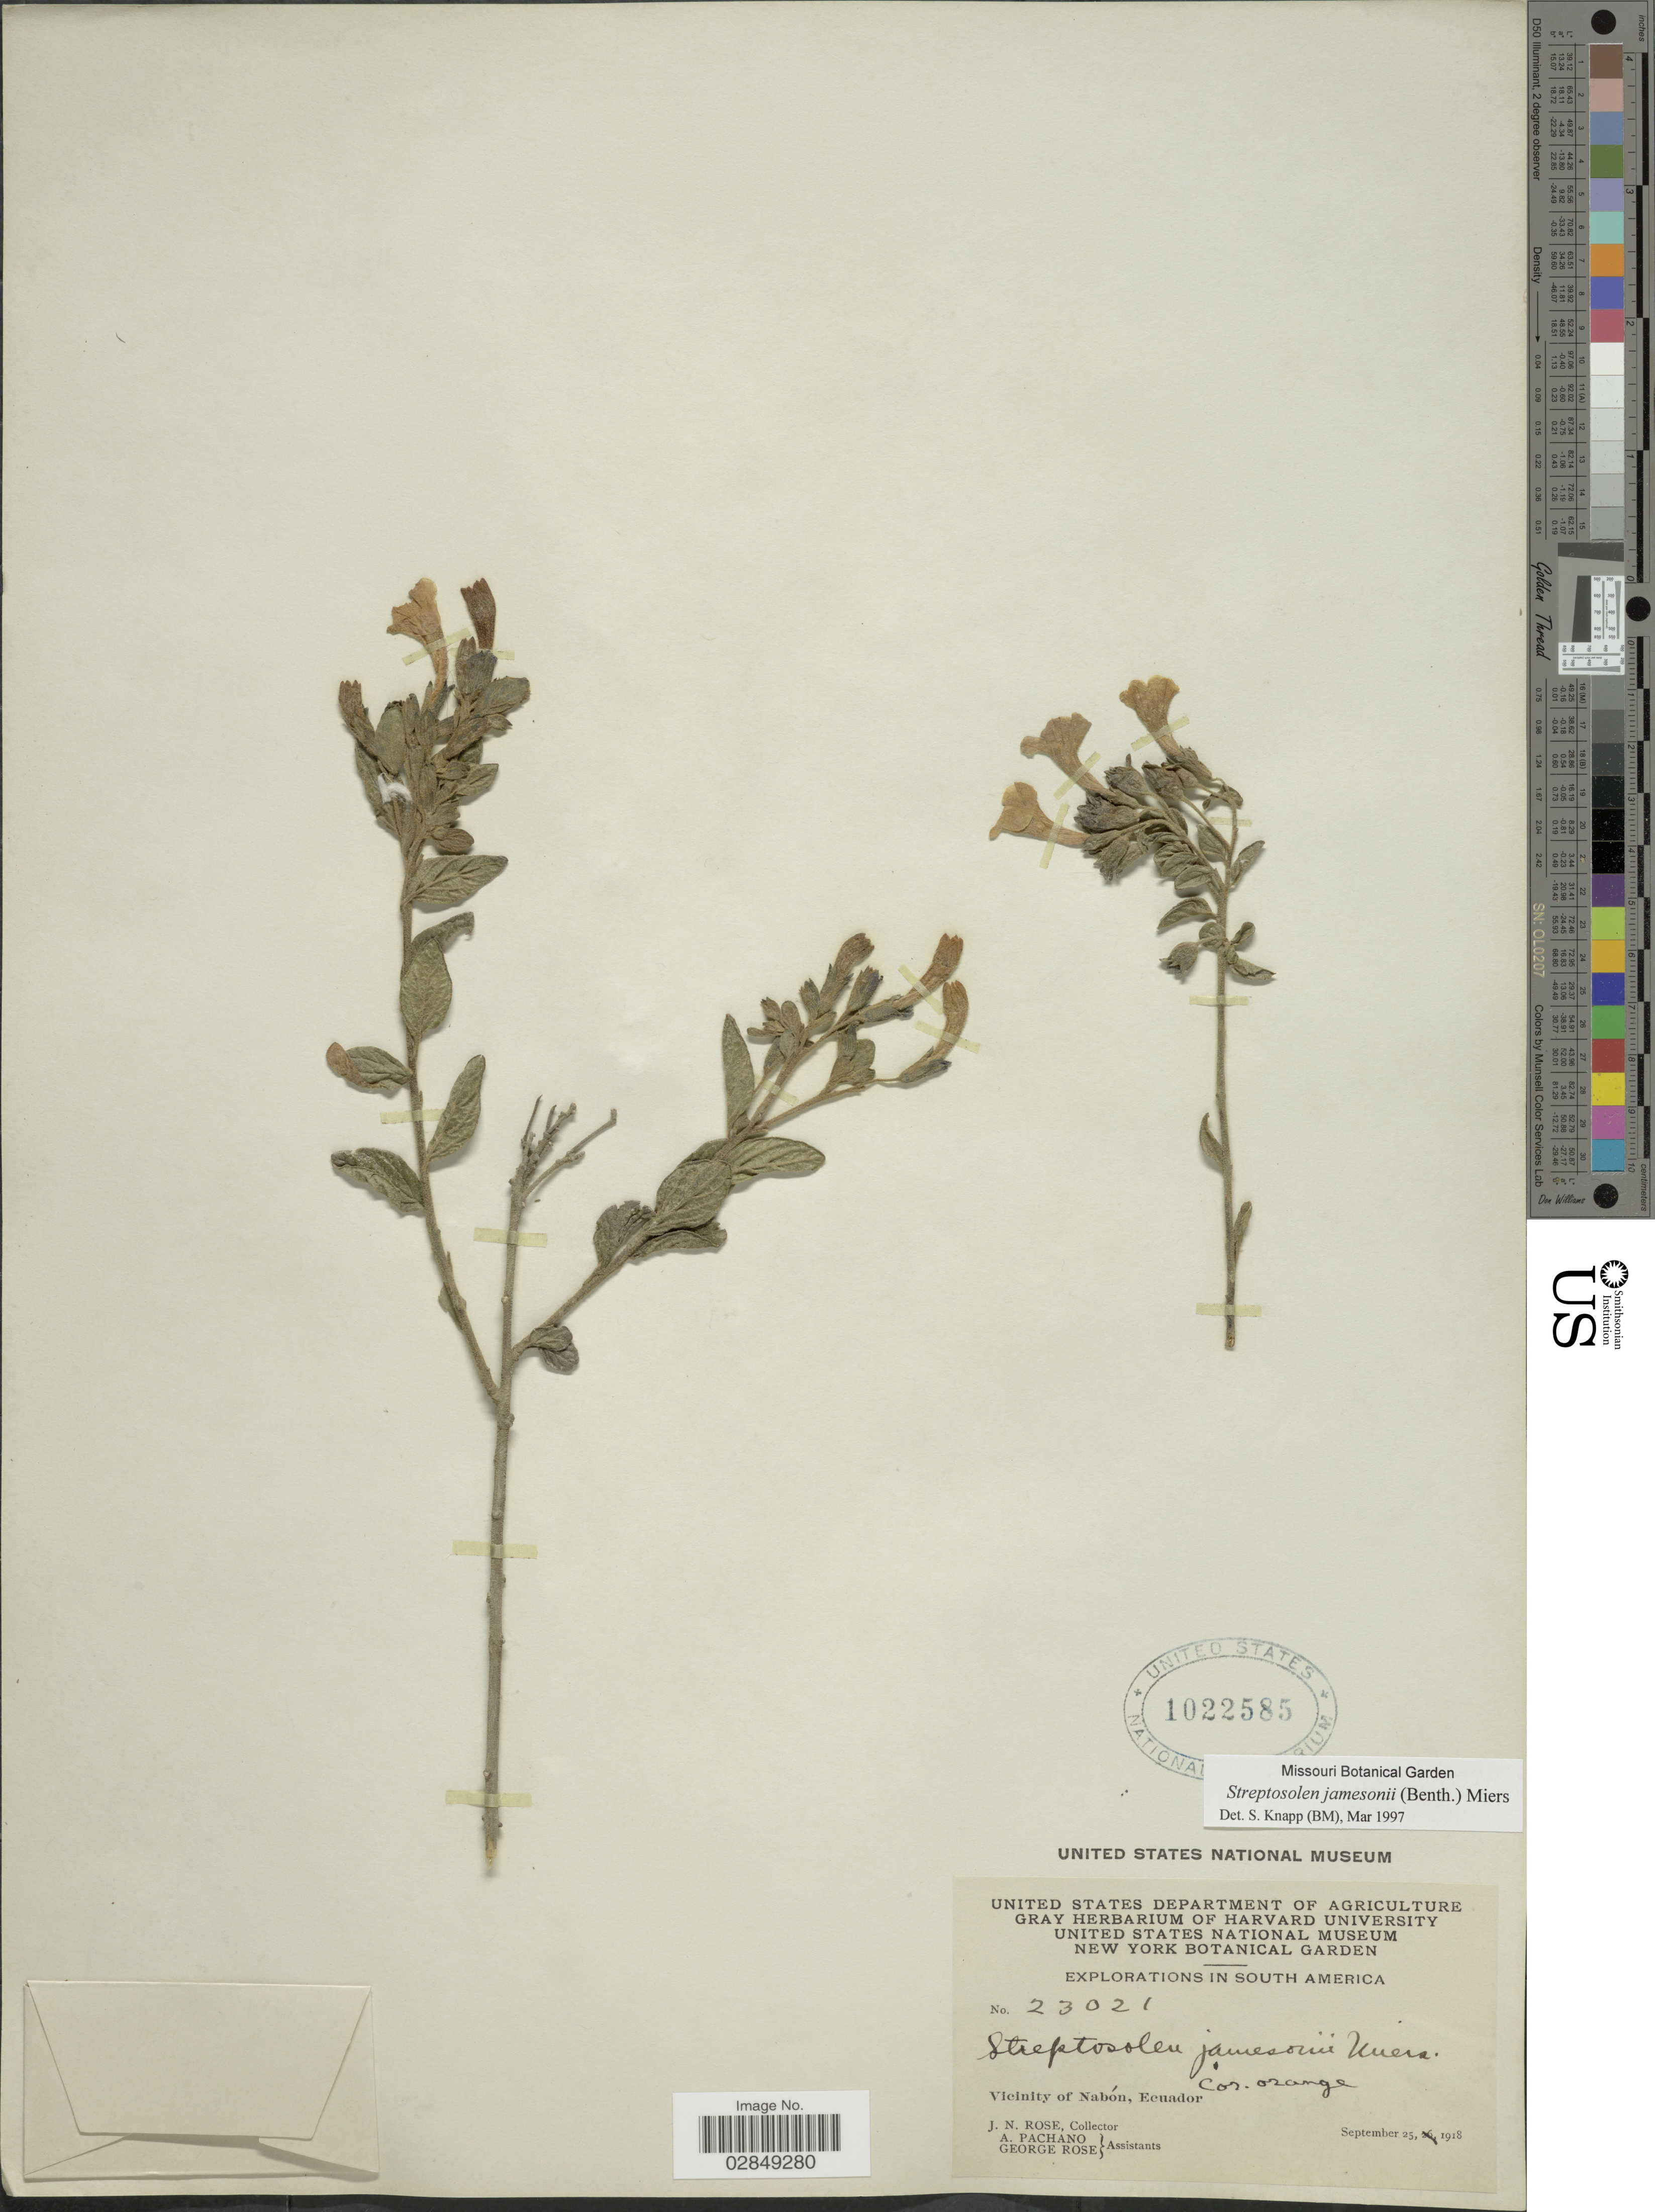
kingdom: Plantae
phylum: Tracheophyta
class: Magnoliopsida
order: Solanales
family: Solanaceae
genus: Streptosolen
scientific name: Streptosolen jamesonii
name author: (Benth.) Miers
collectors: J. N. Rose, A. Pachano & G. Rose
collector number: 23021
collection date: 1918-09-25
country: Ecuador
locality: Vicinity of Nabón.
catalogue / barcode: US 1022585